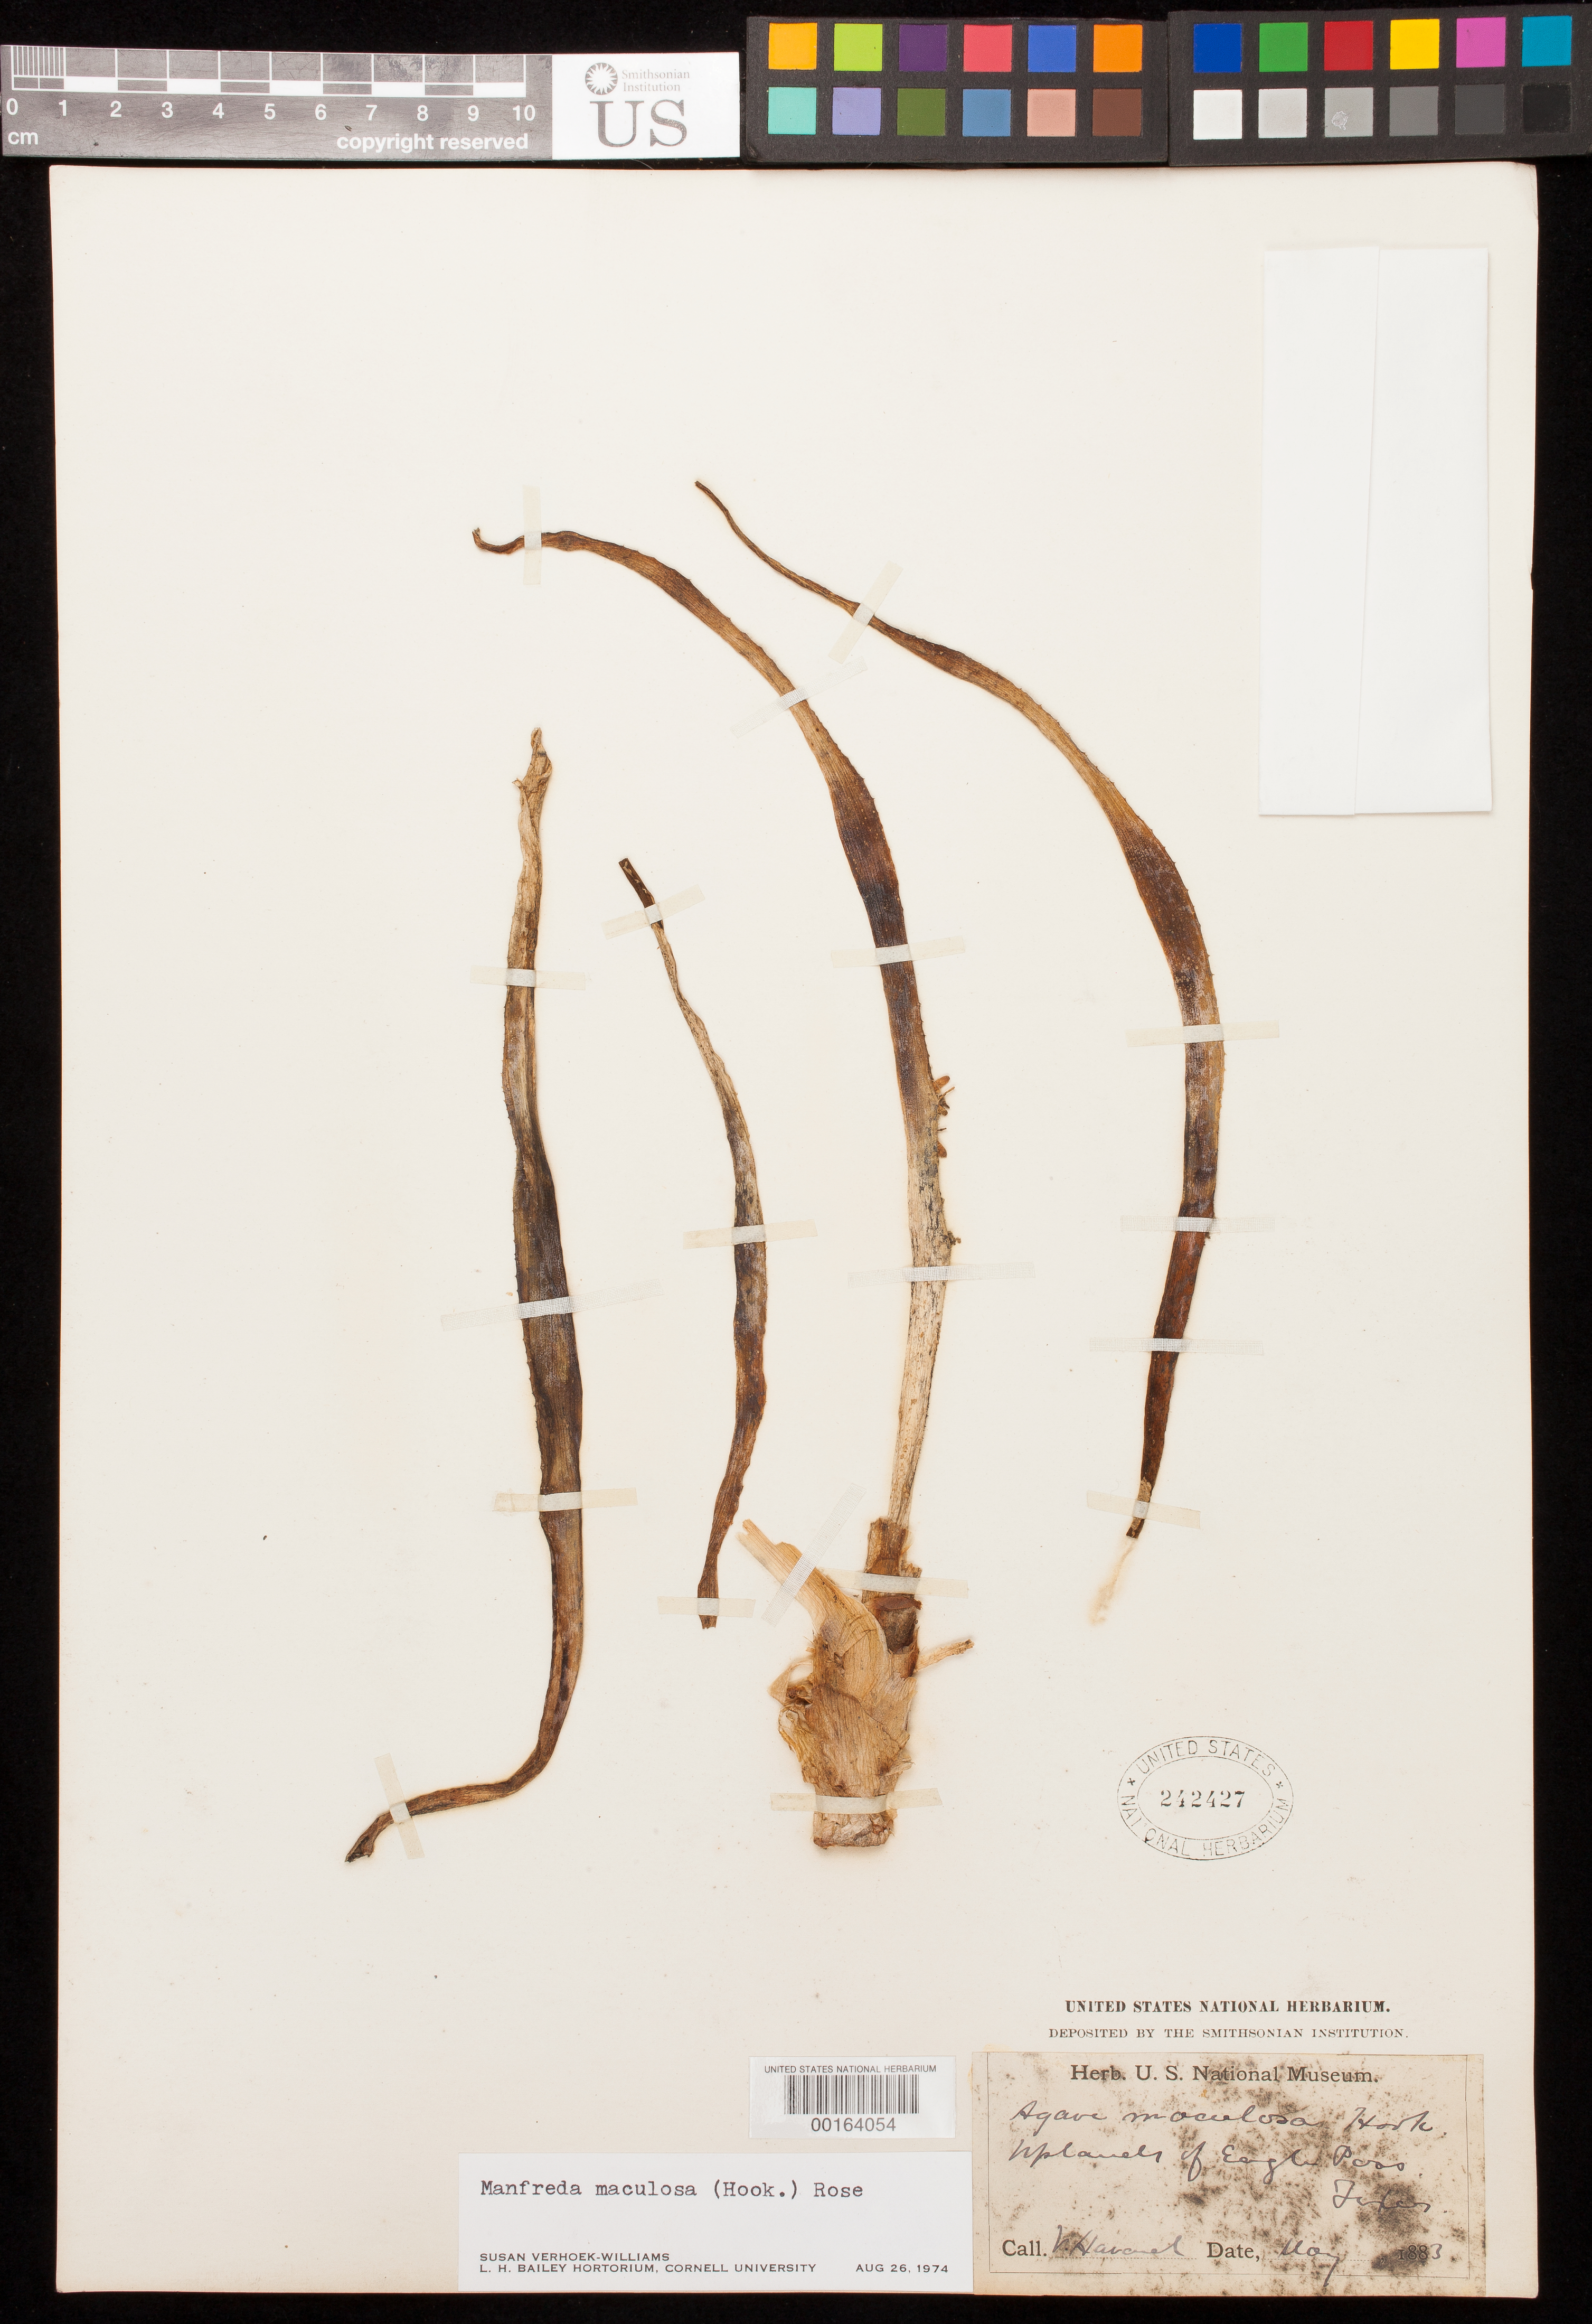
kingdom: Plantae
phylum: Tracheophyta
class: Liliopsida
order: Asparagales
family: Asparagaceae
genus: Manfreda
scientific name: Manfreda maculosa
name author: (Hook.) Rose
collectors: V. Havard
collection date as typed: May 1883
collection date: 1883-05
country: United States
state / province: Texas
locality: Uplands of eagle pan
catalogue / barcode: US 242427